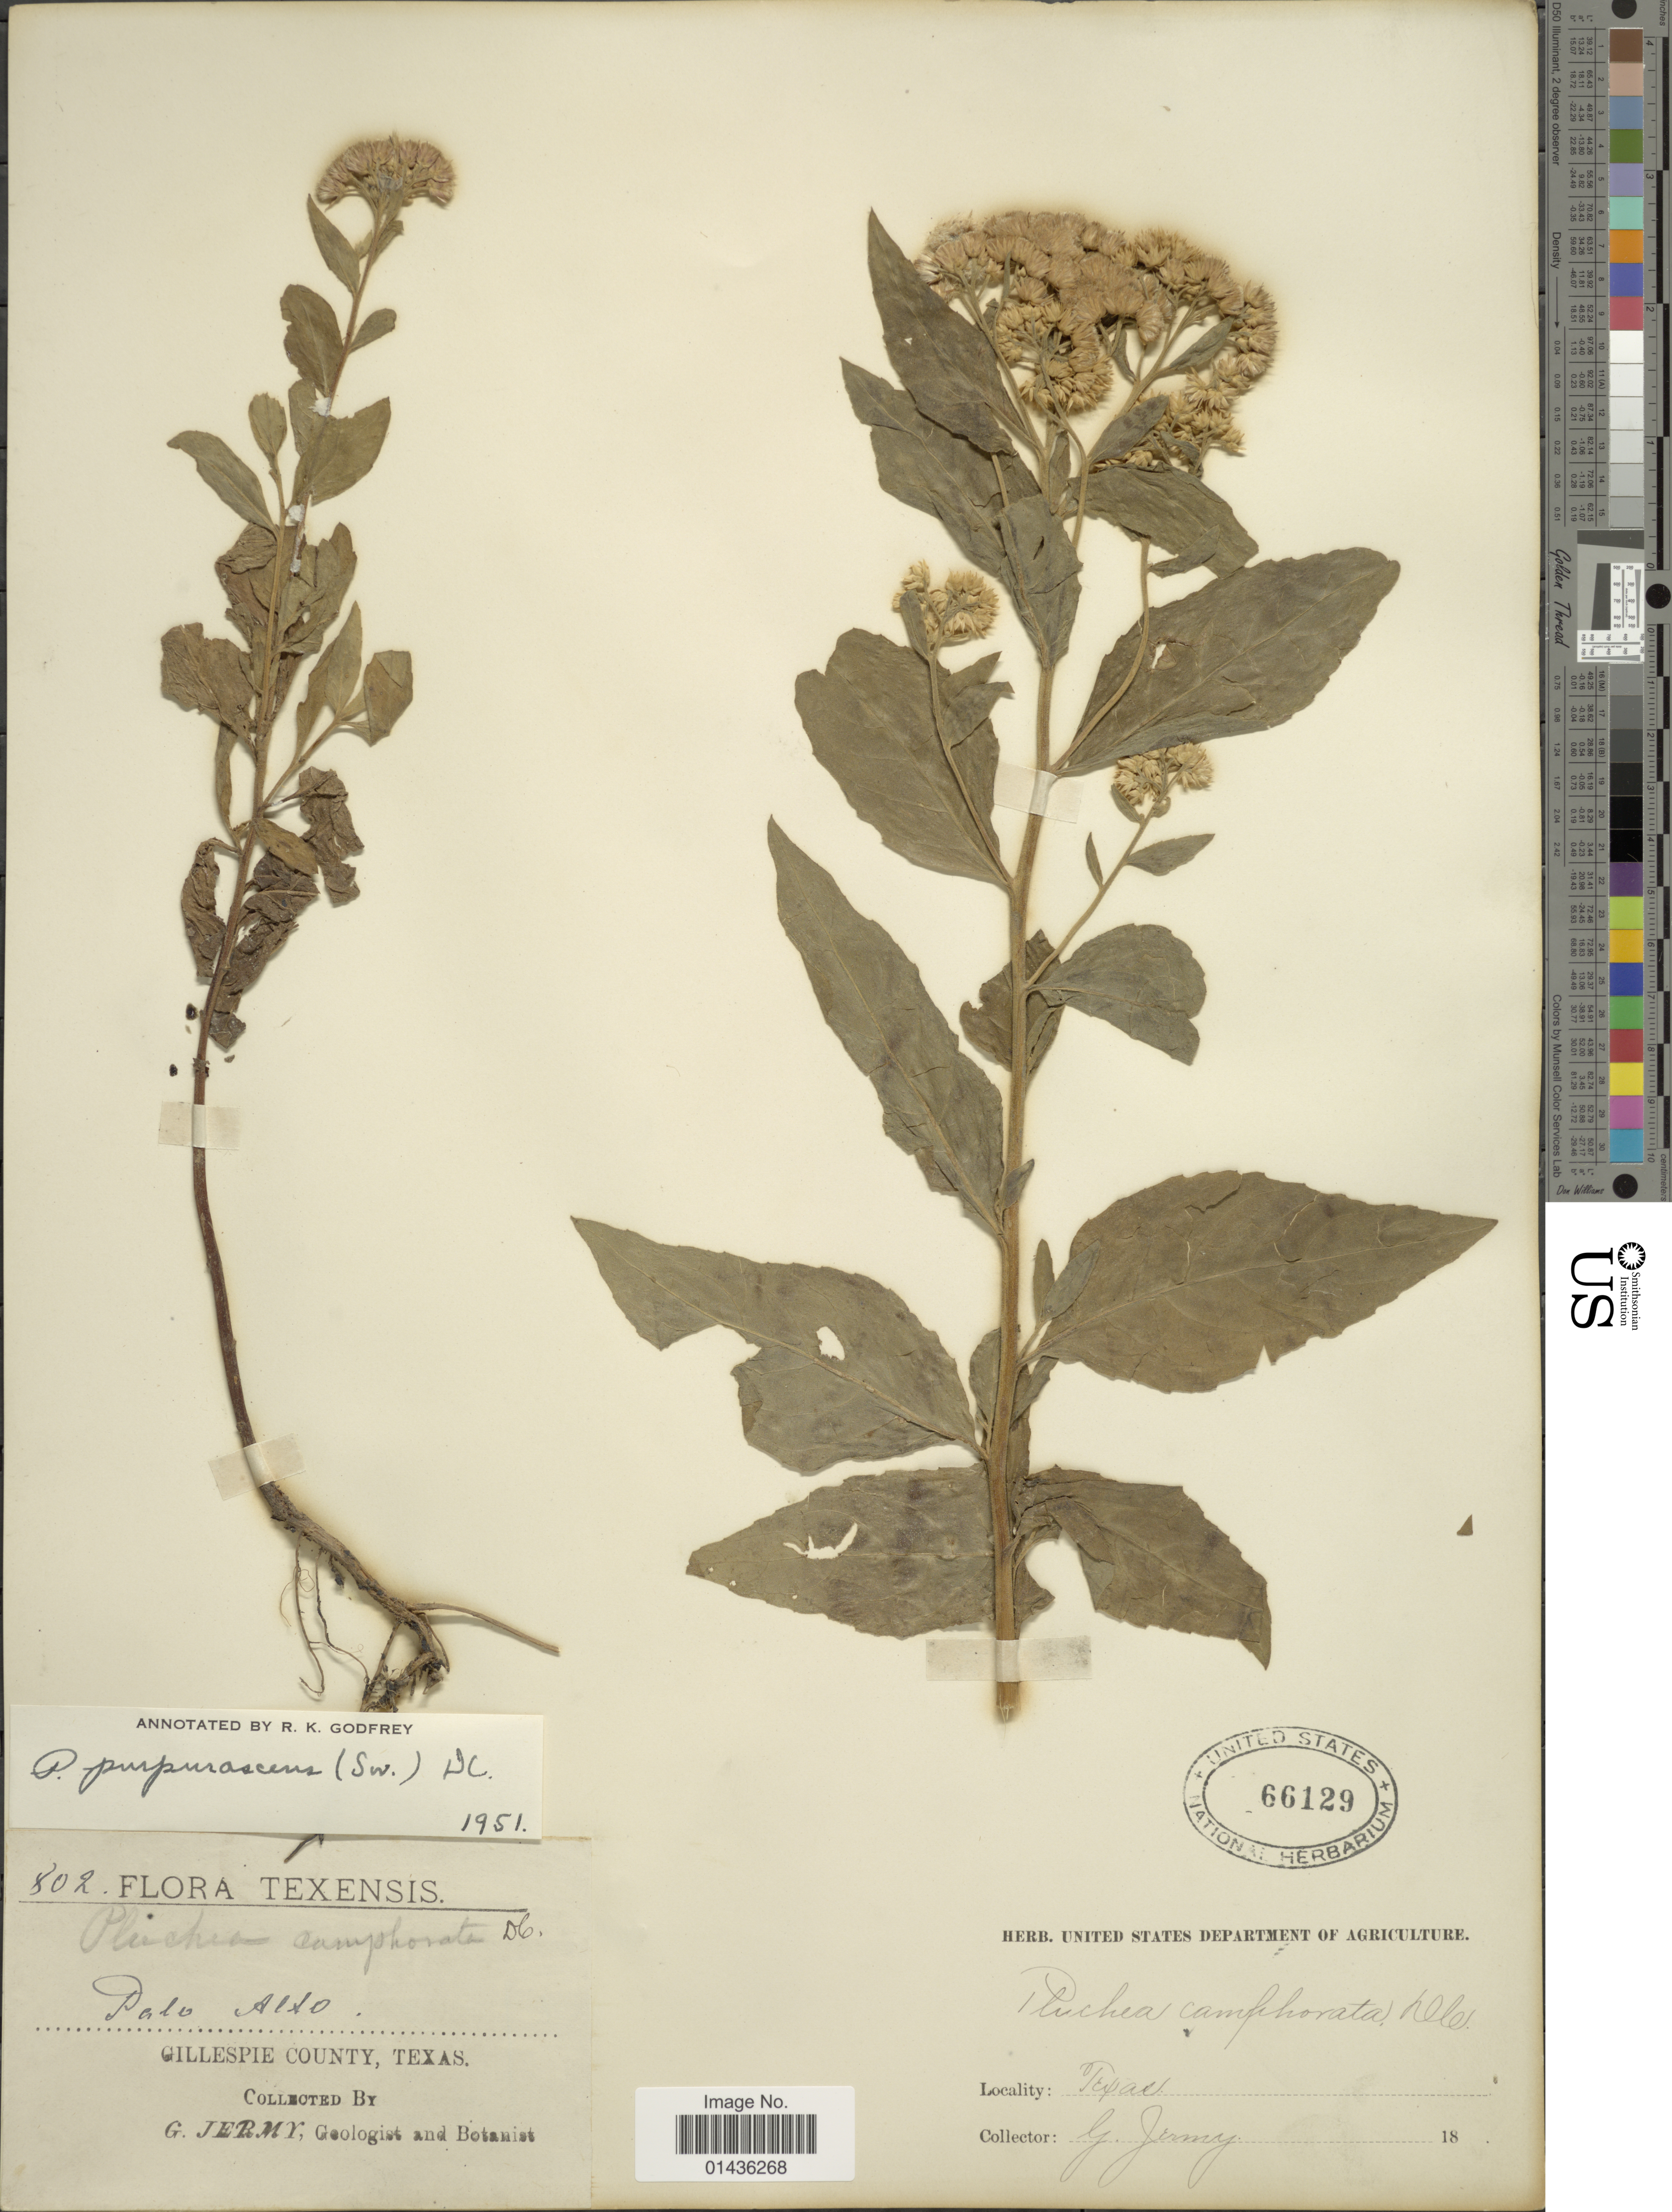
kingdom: Plantae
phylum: Tracheophyta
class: Magnoliopsida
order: Asterales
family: Asteraceae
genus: Pluchea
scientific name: Pluchea odorata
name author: (L.) Cass.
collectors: G. Jermy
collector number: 802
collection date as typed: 18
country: United States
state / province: Texas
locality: Palo Alto, Gillespie County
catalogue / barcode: US 66129